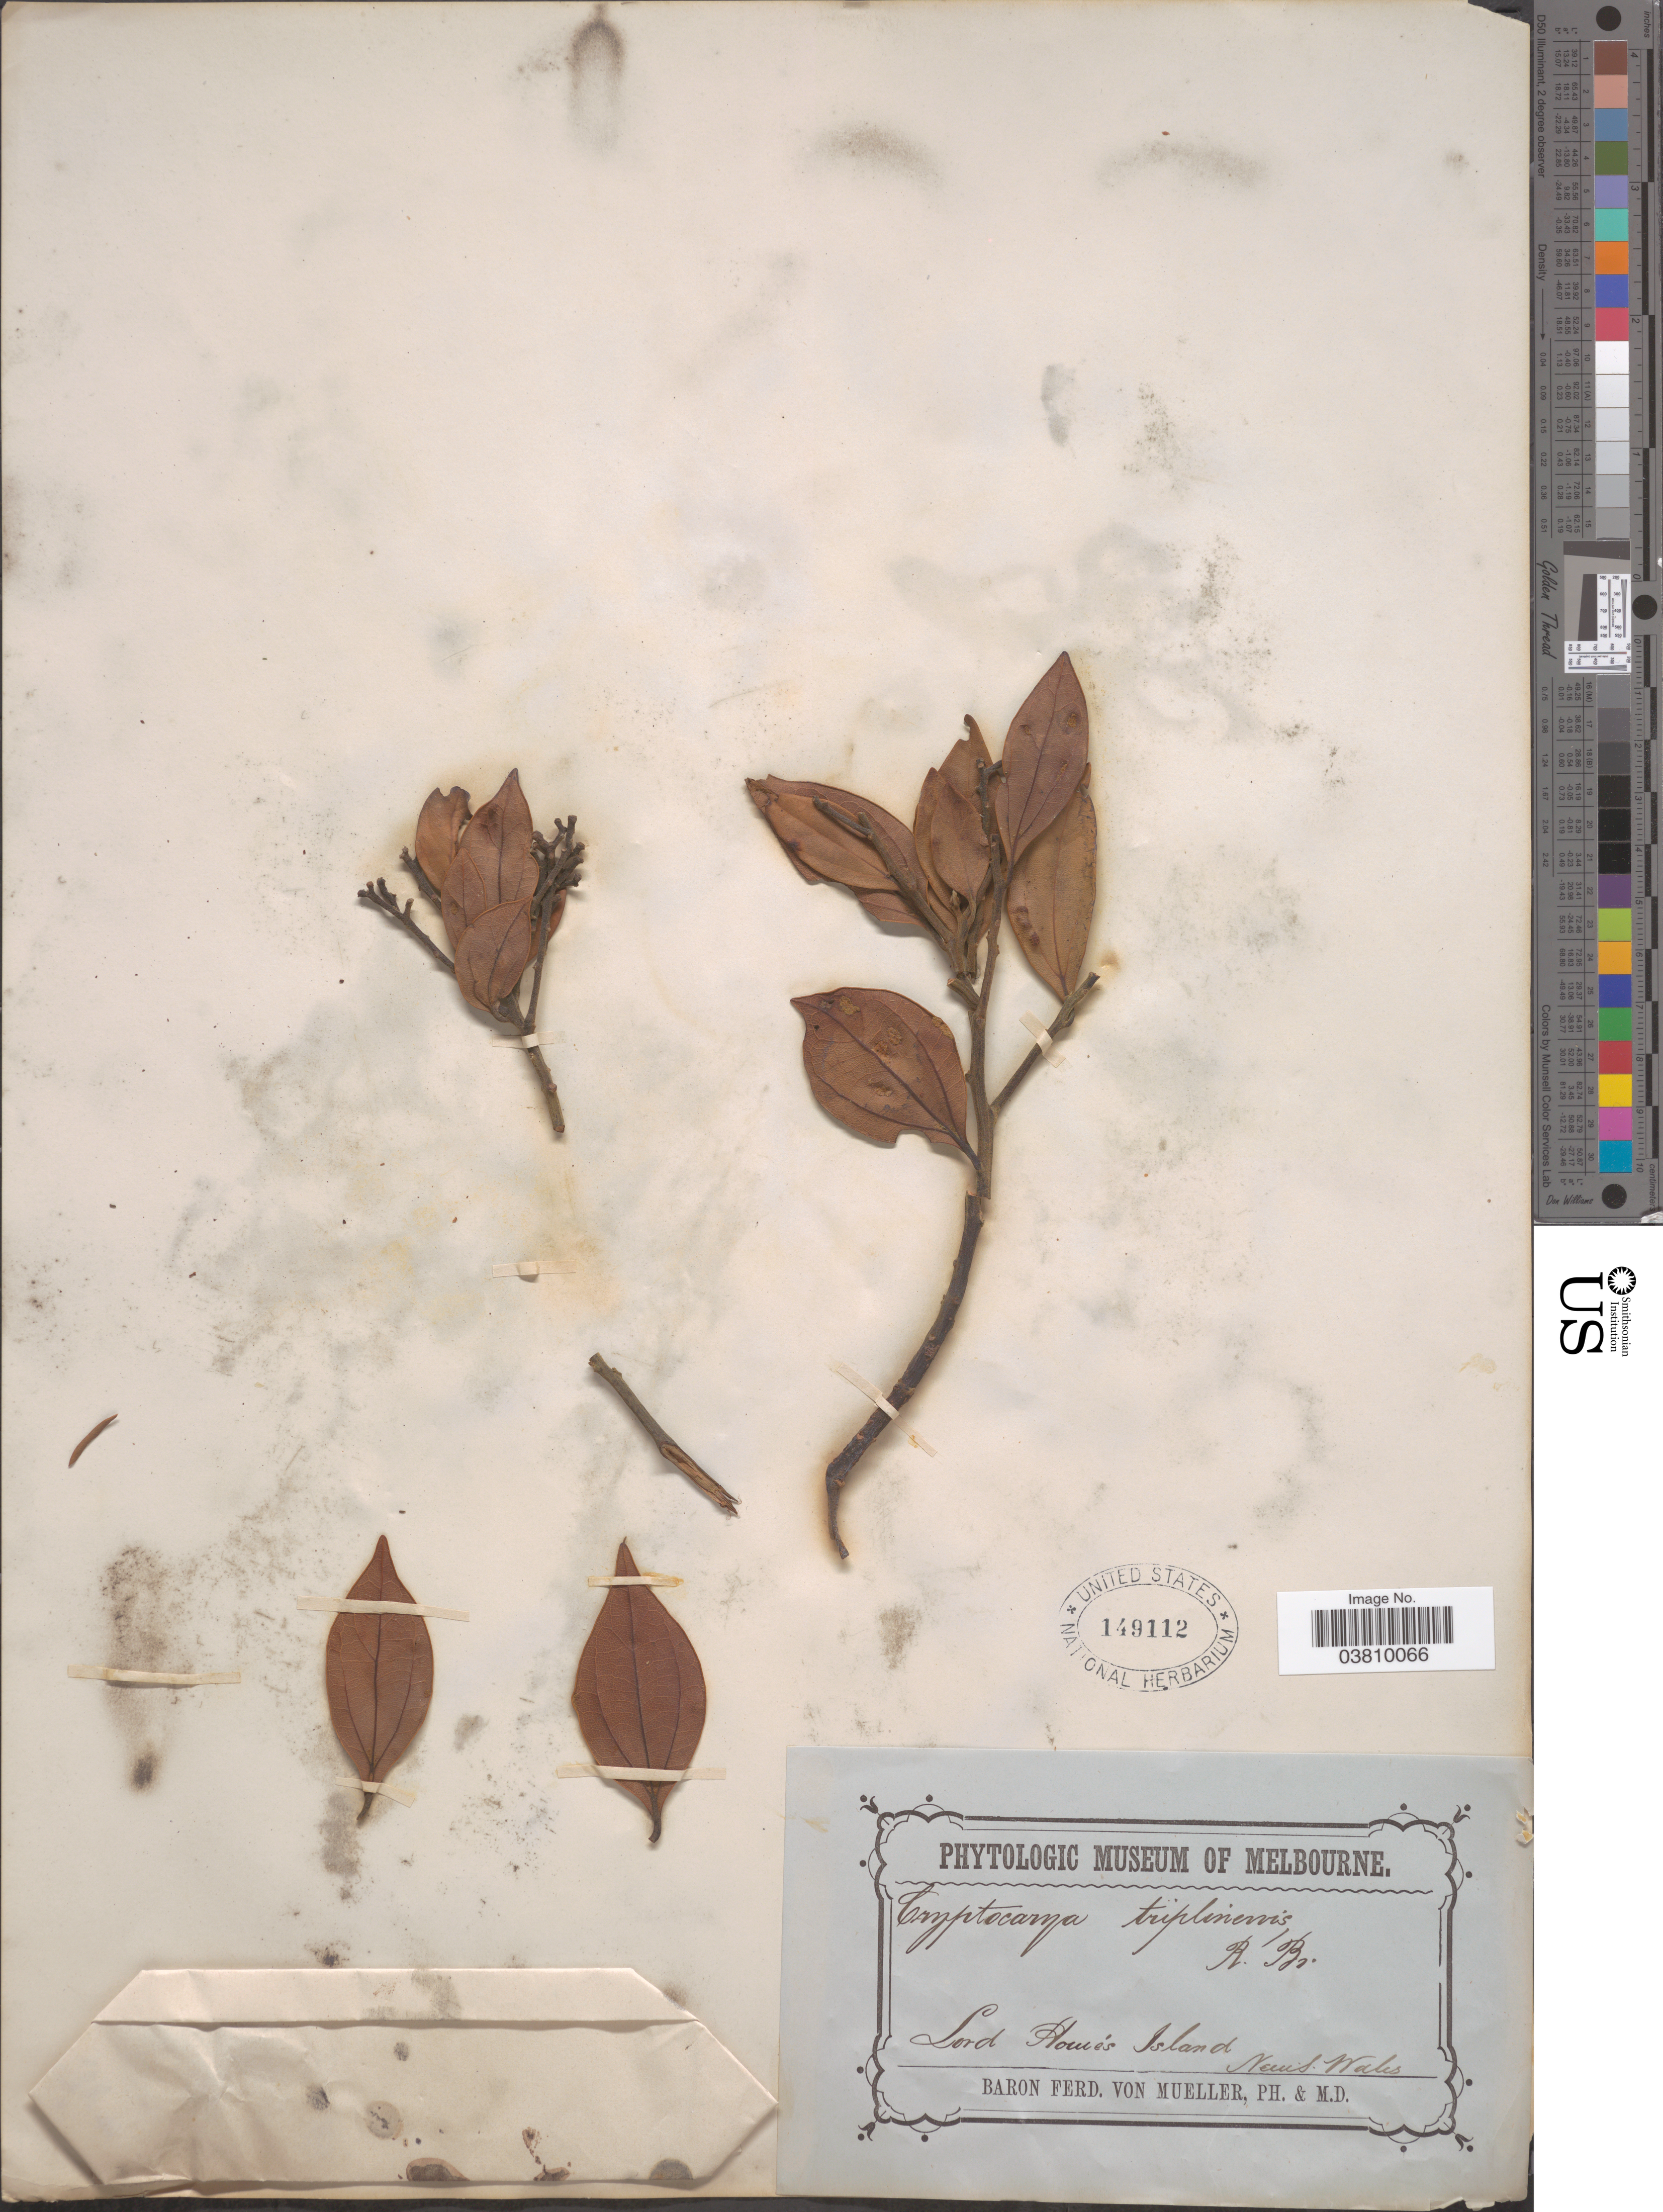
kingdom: Plantae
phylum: Tracheophyta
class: Magnoliopsida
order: Laurales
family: Lauraceae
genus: Cryptocarya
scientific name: Cryptocarya triplinervis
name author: R. Br.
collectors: F. Mueller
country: Australia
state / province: New South Wales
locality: Lord Home's Island.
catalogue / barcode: US 149112